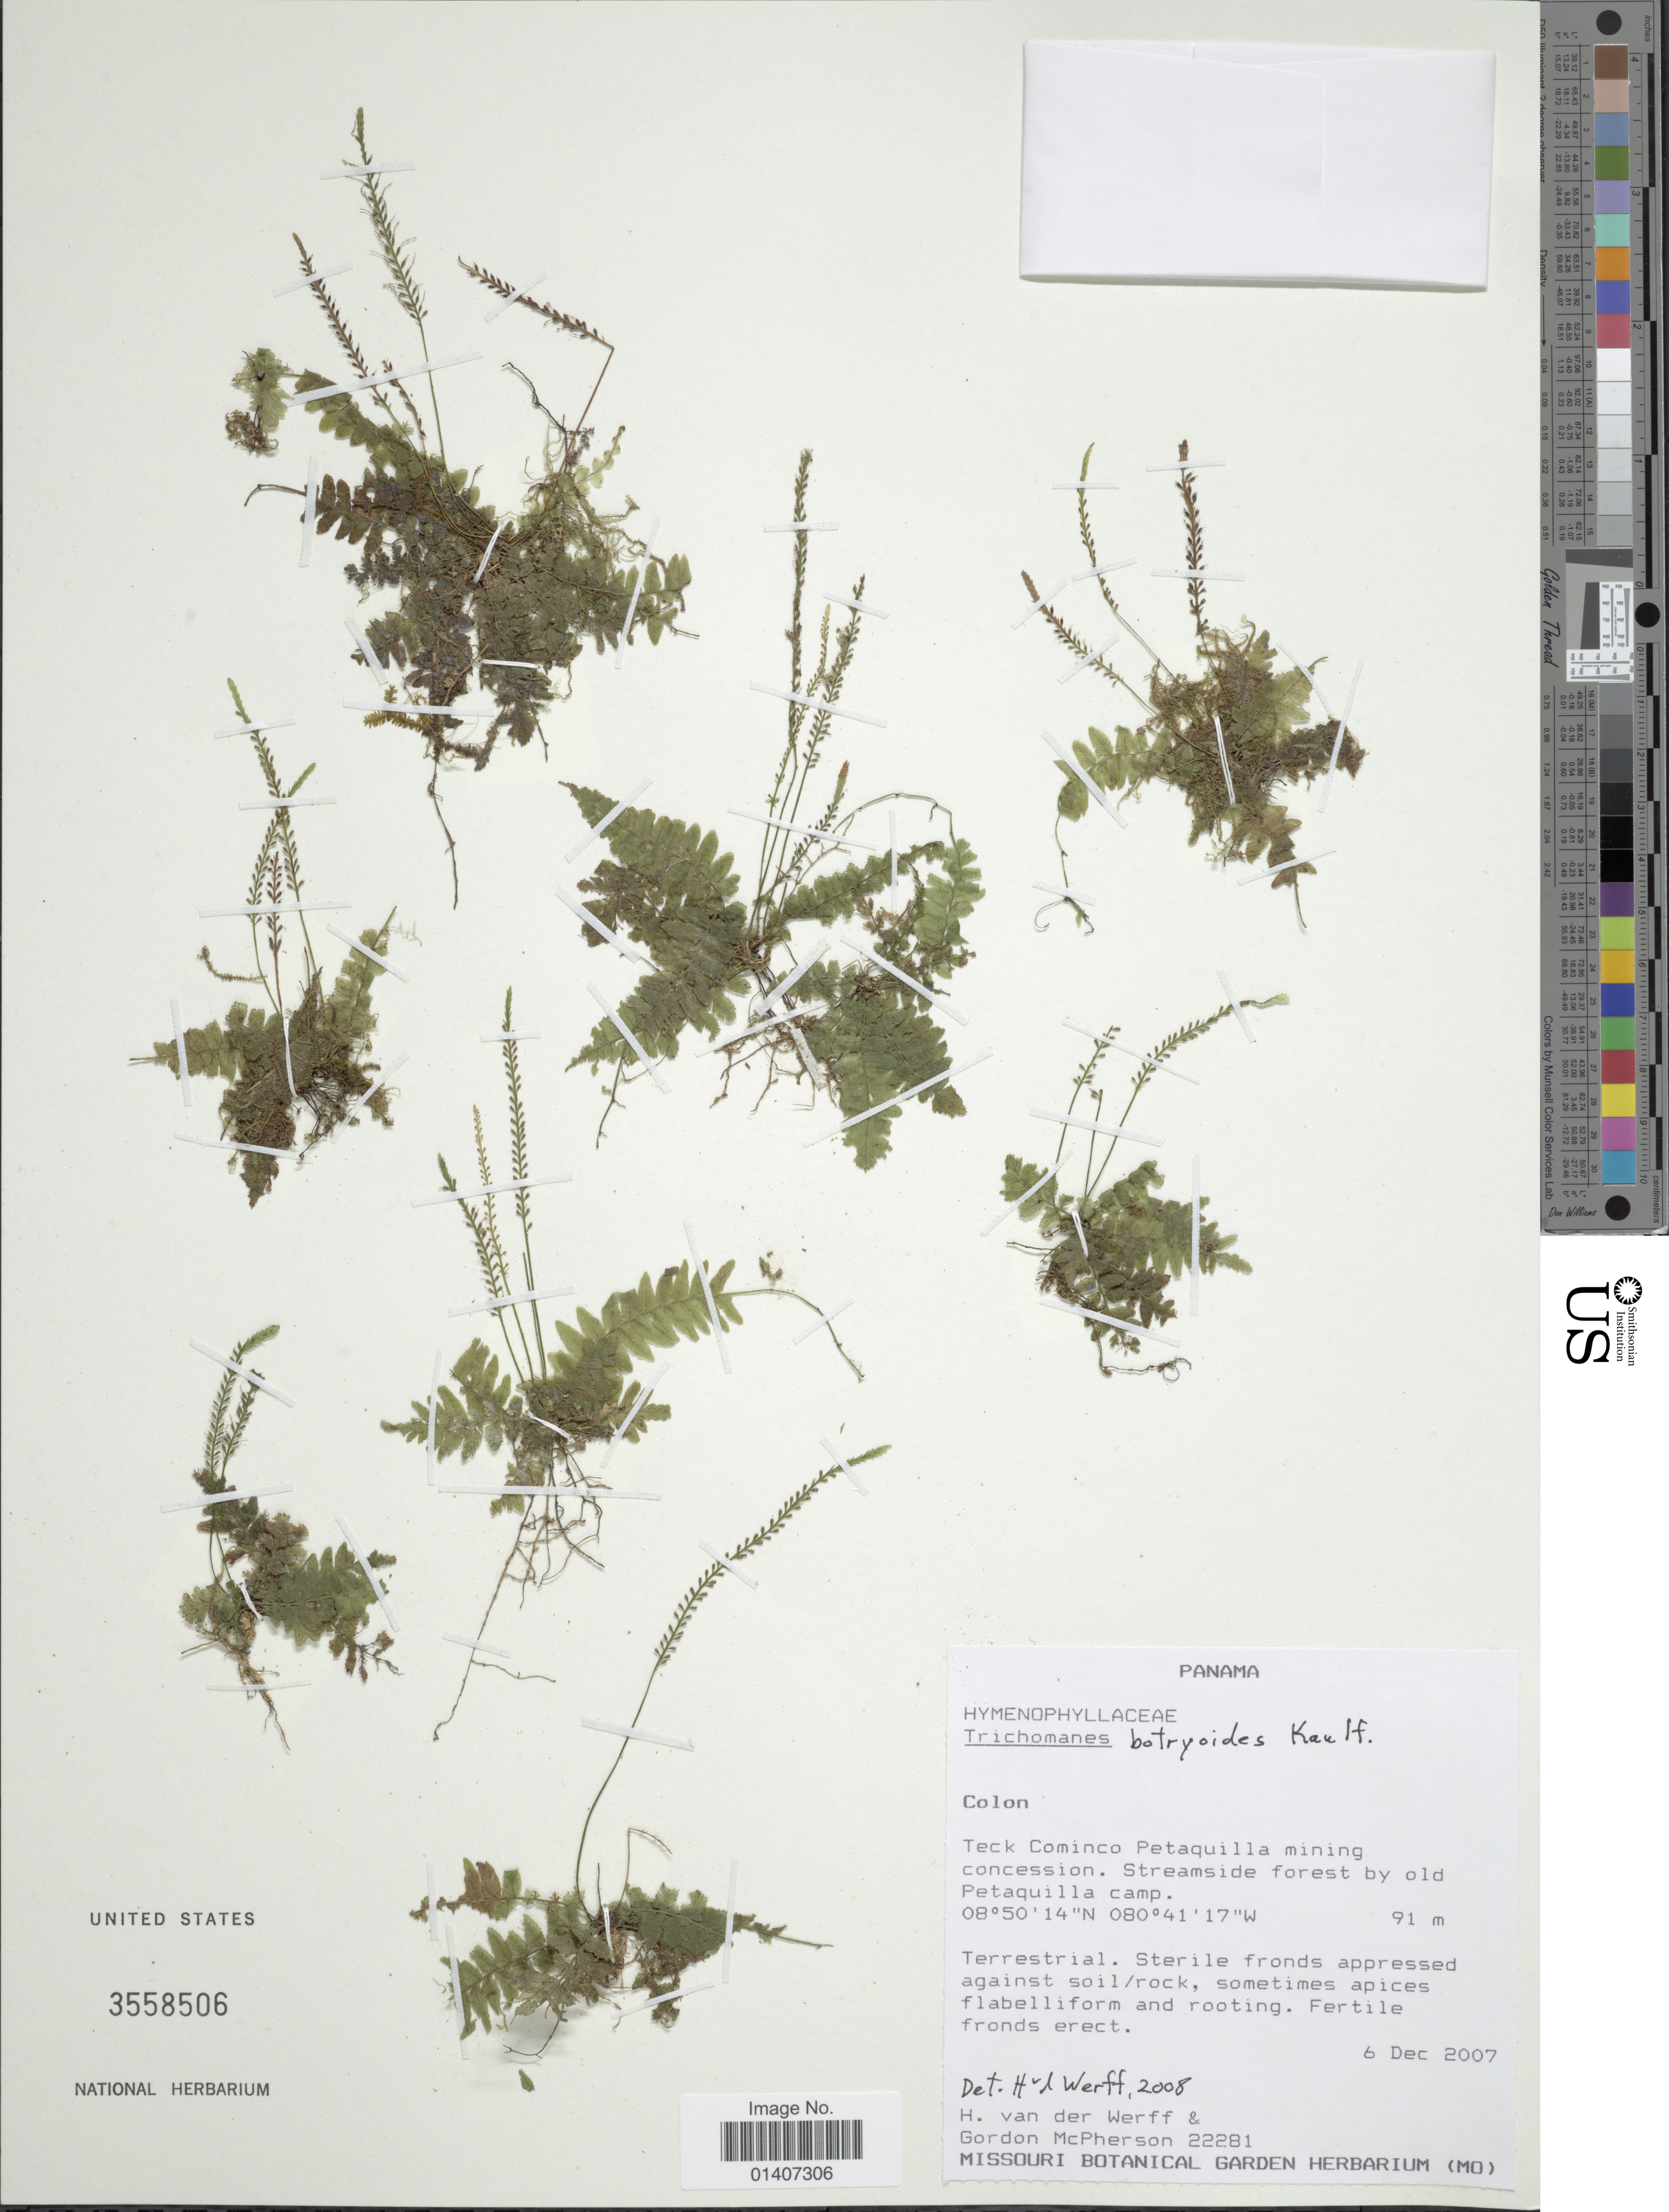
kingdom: Plantae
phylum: Tracheophyta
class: Polypodiopsida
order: Hymenophyllales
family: Hymenophyllaceae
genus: Trichomanes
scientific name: Trichomanes botryoides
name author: Kaulf.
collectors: H. van der Werff & G. D. McPherson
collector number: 22281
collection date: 2007-12-06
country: Panama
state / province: Panamá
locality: Panama, Colon, Teck Cominco Petaquilla mining concession, streamside forest by old Petaquilla camp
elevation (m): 91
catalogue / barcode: US 3558506